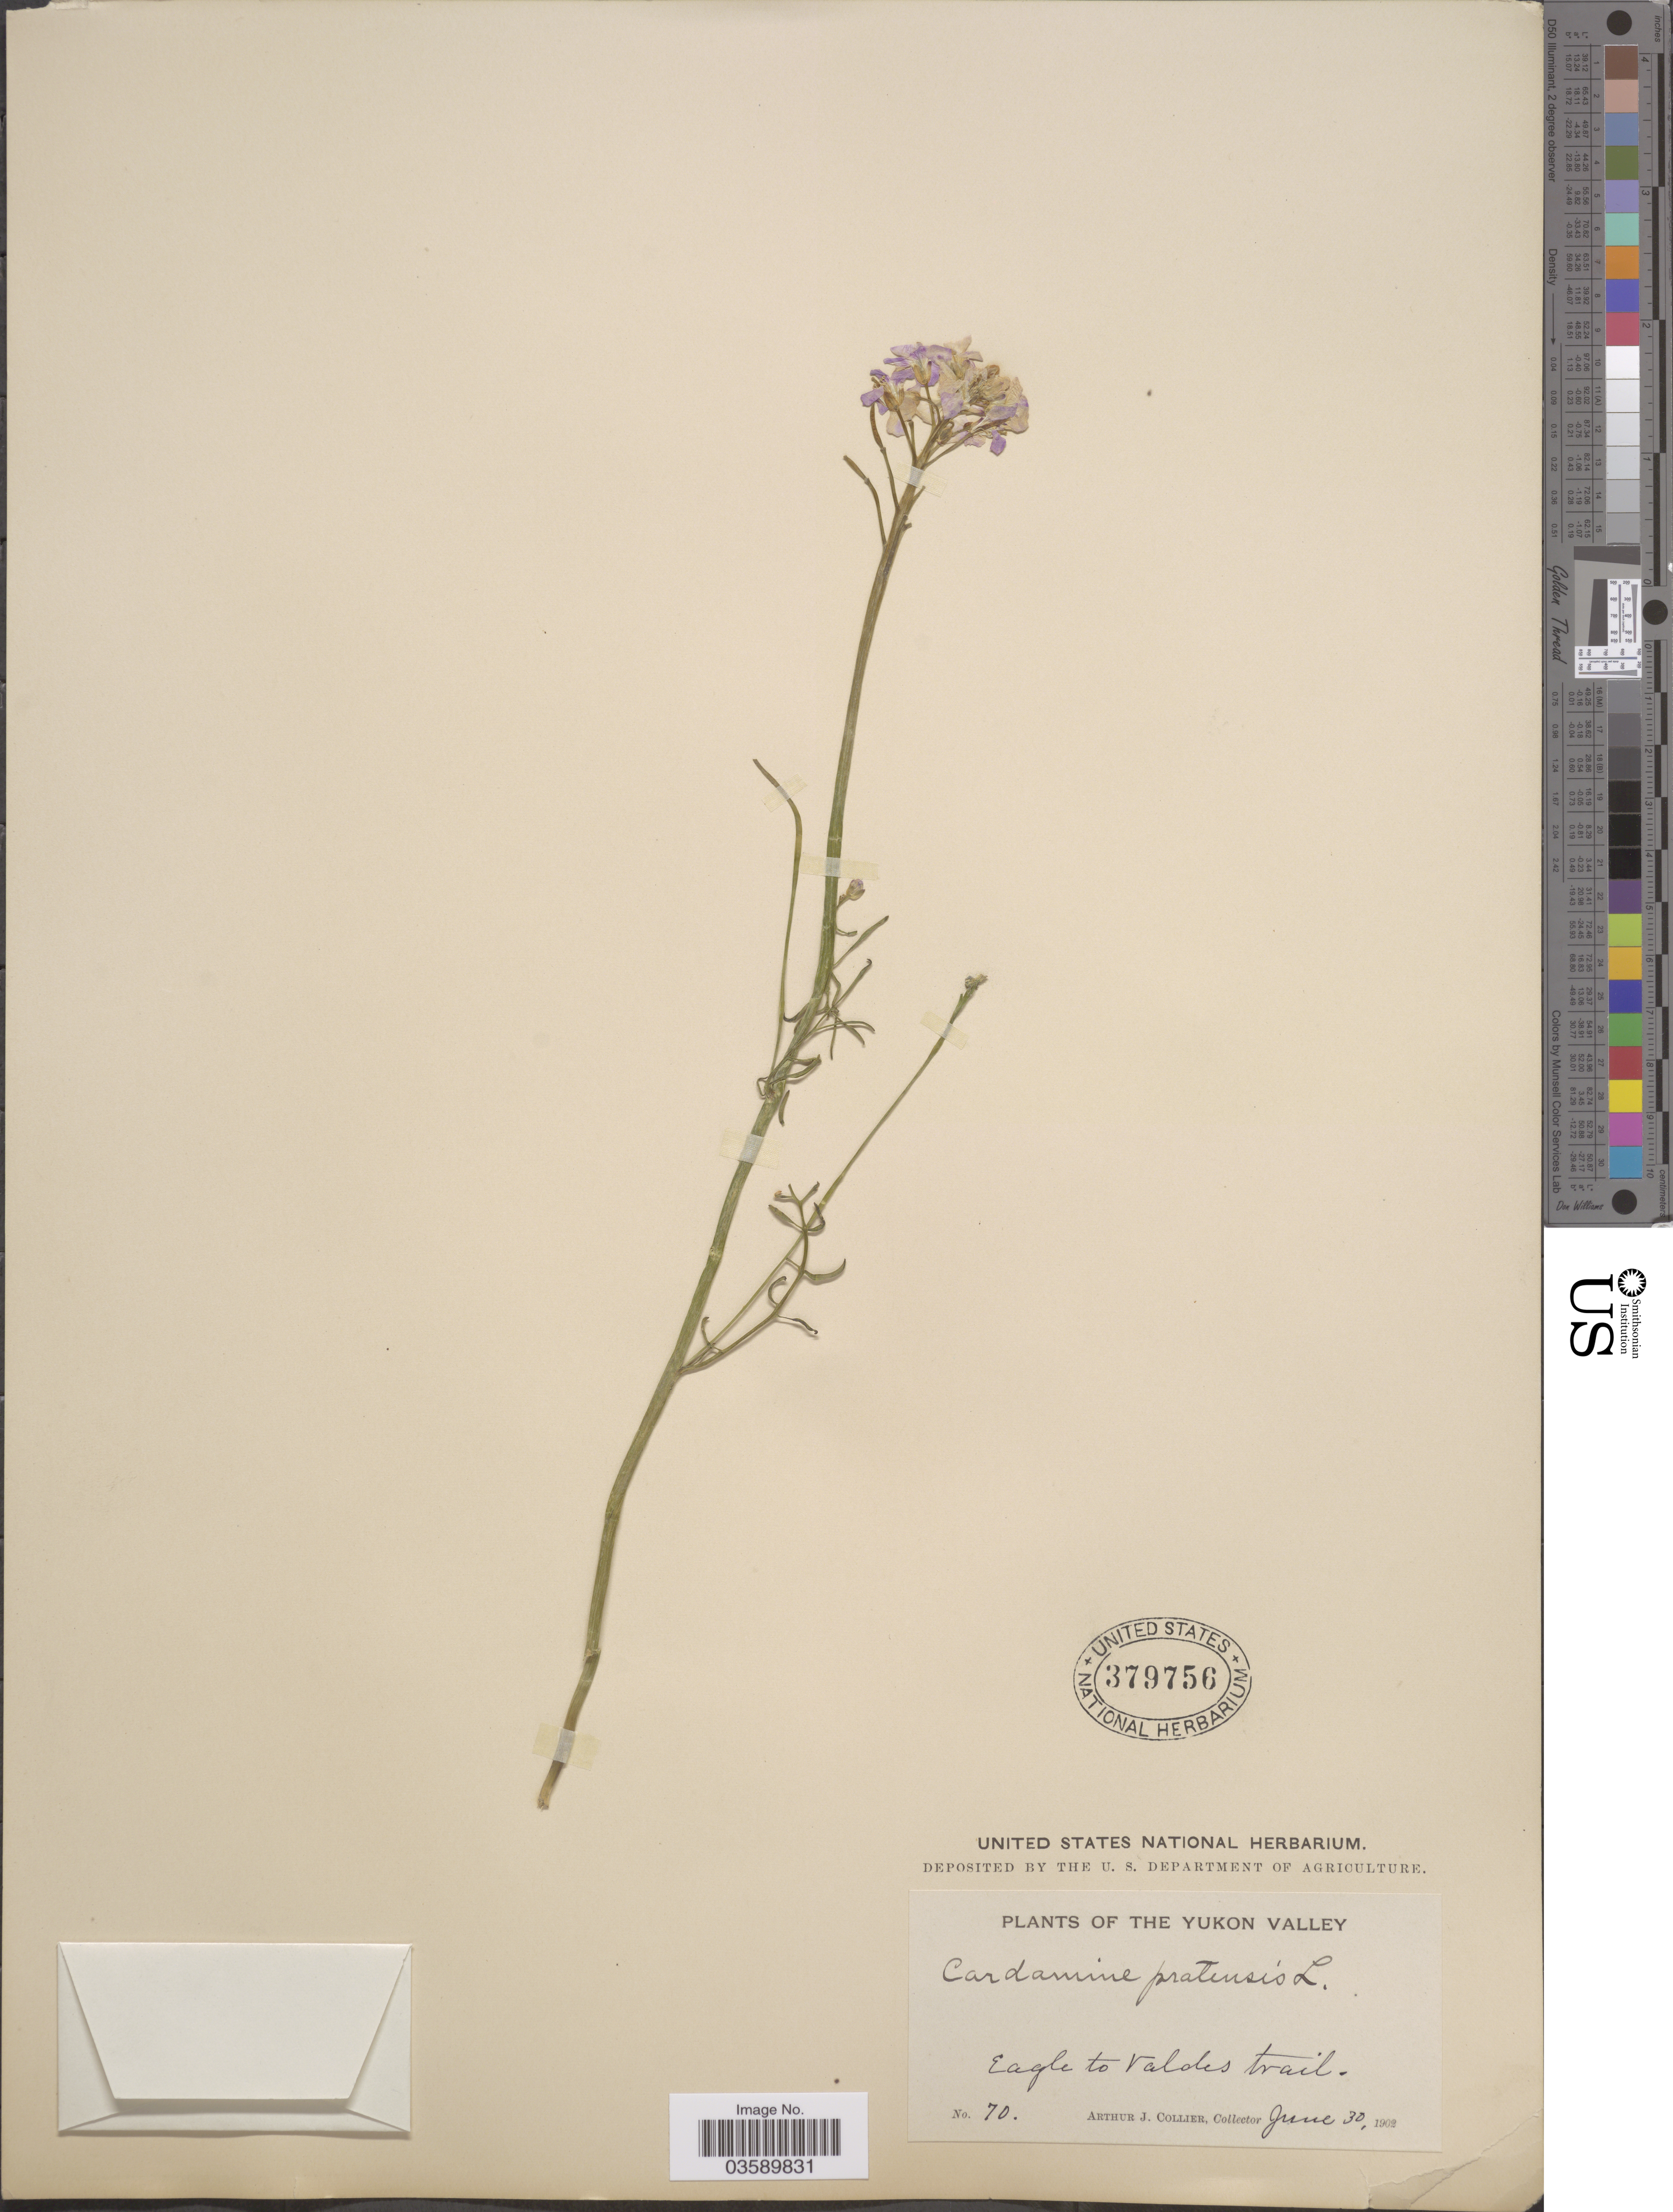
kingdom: Plantae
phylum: Tracheophyta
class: Magnoliopsida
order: Brassicales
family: Brassicaceae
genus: Cardamine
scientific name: Cardamine pratensis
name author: L.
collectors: A. Collier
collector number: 70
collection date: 1902-06-30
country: Canada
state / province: Yukon Territory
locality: The Yukon Valley. Eagle to Valdes trail.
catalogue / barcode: US 379756